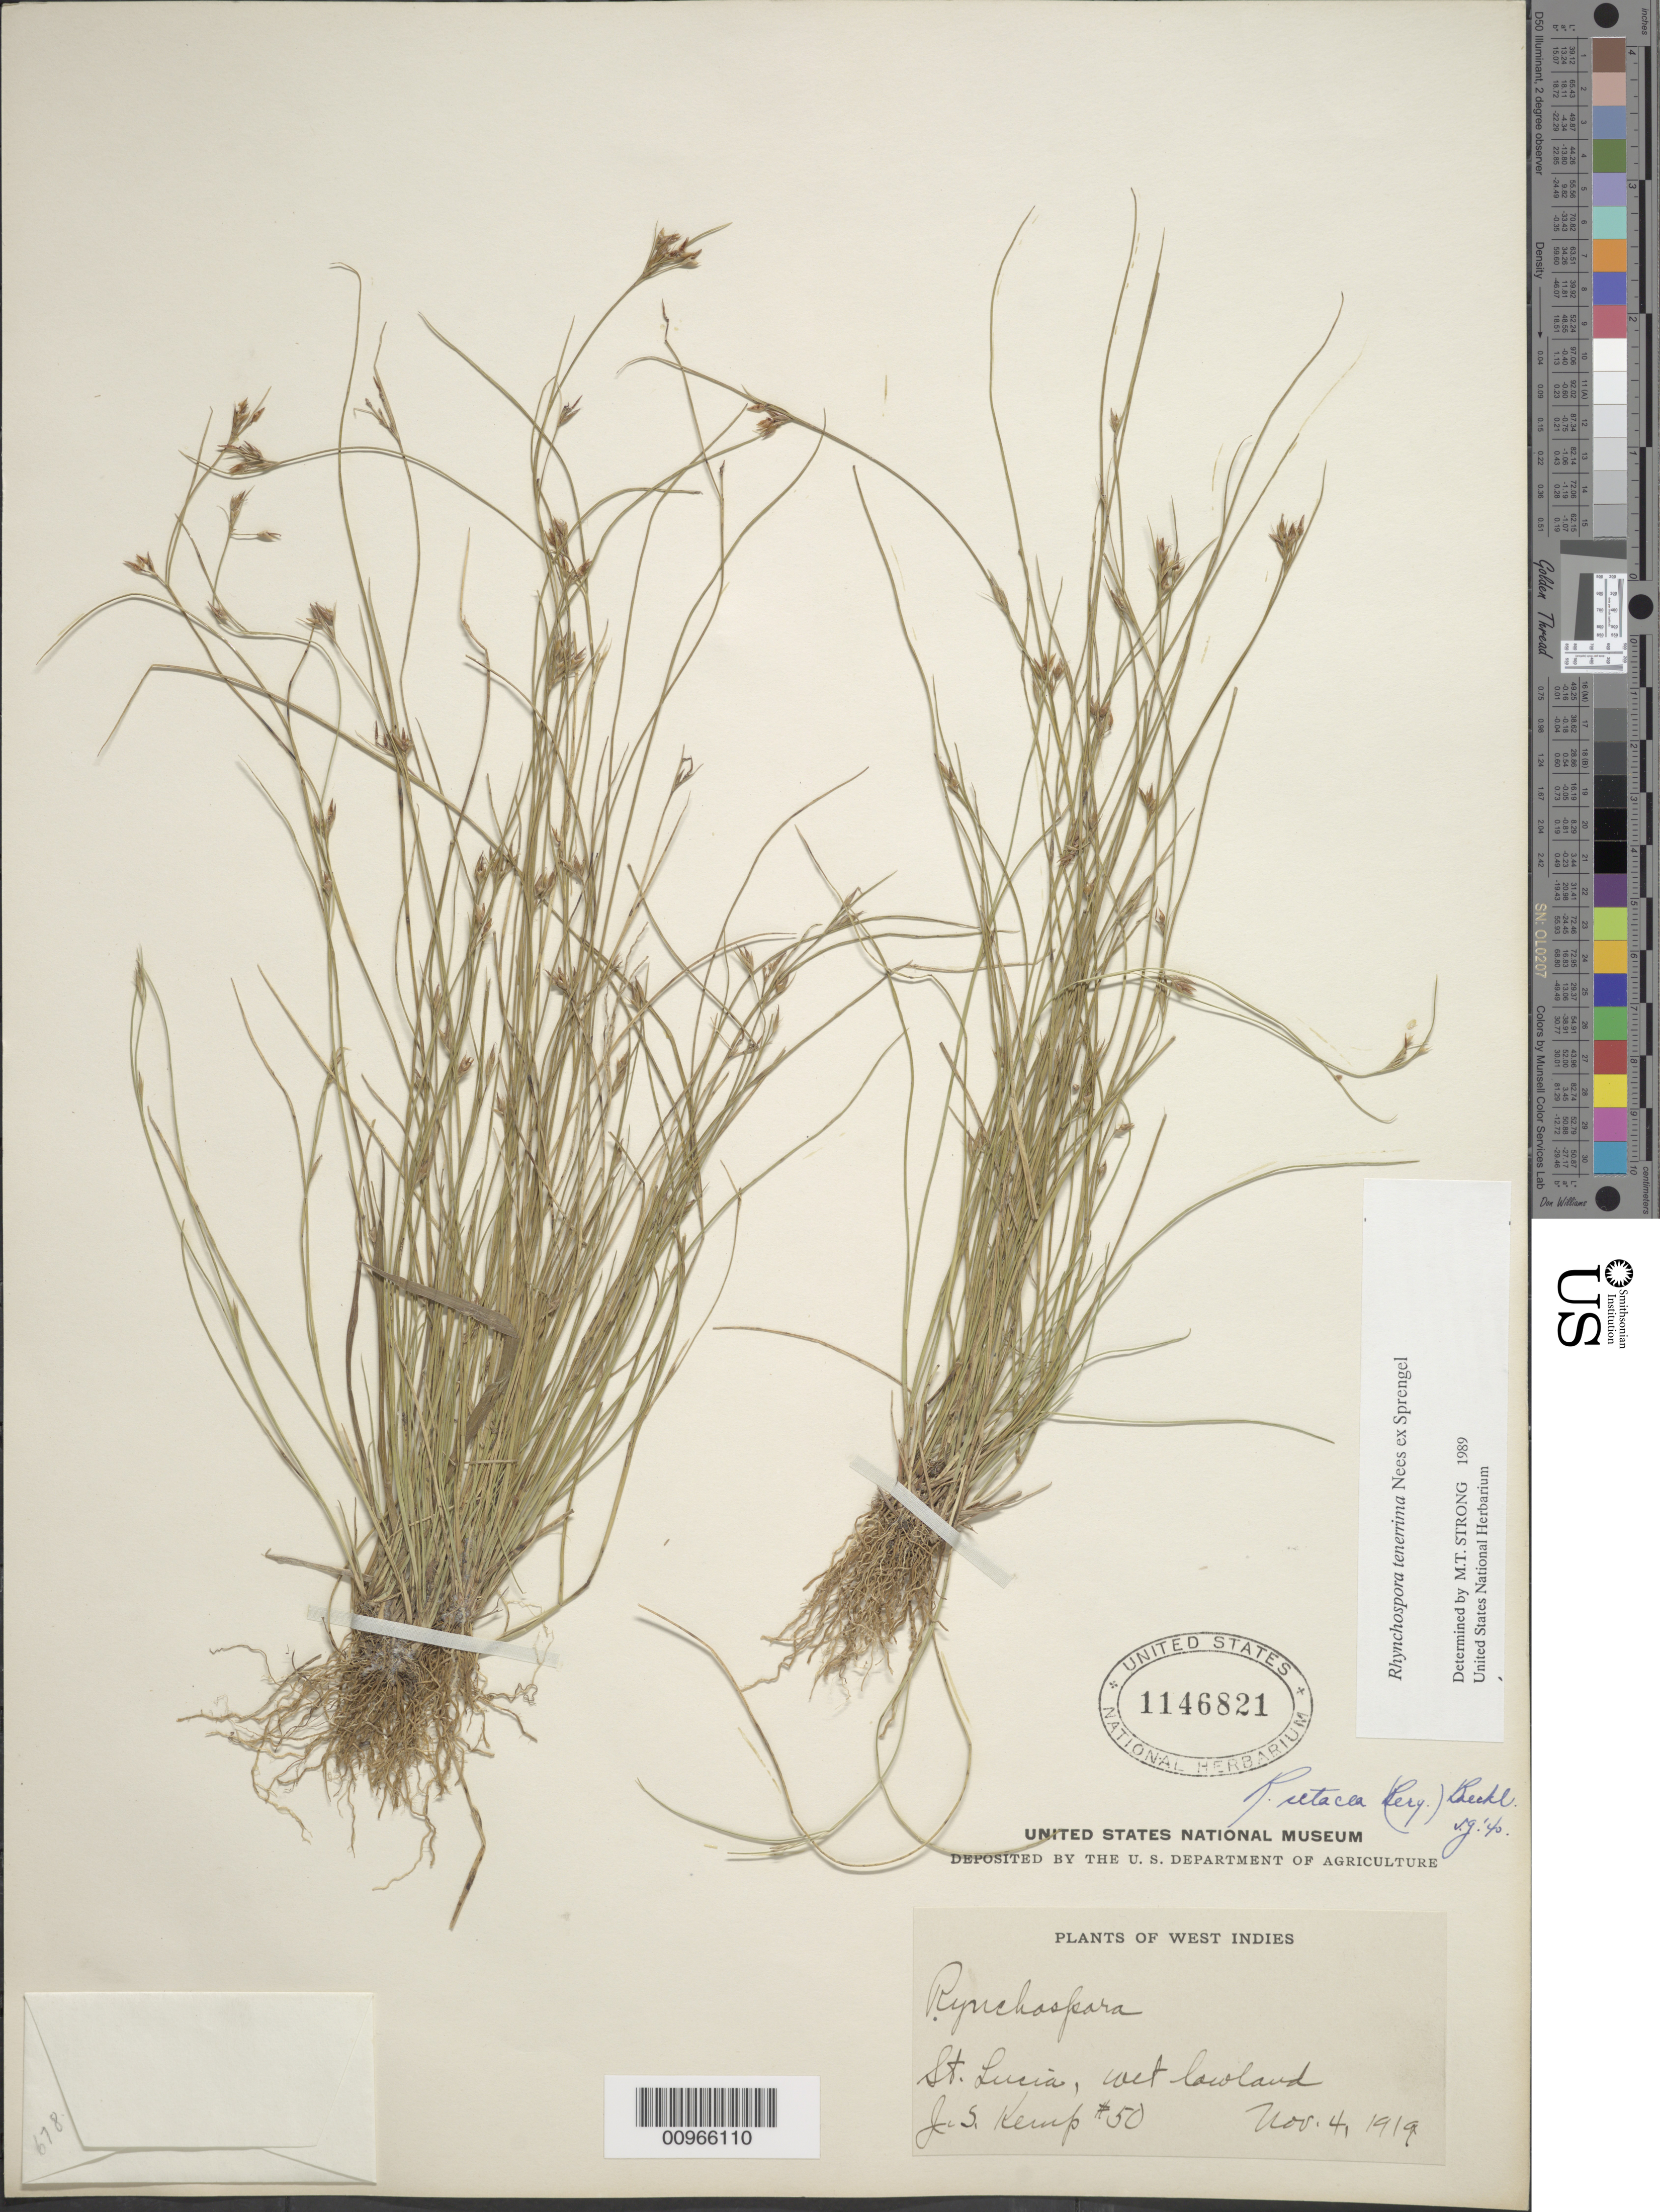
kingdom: Plantae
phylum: Tracheophyta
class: Liliopsida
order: Poales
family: Cyperaceae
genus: Rhynchospora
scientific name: Rhynchospora tenerrima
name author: Nees ex Spreng.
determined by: Strong, M. T., (US), Smithsonian Institution - National Museum of Natural History (UNITED STATES)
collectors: J. Kemp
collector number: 50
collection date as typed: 04 Nov 1919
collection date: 1919-11-04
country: St. Lucia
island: St. Lucia I.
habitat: Wet lowland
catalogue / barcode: US 1146821